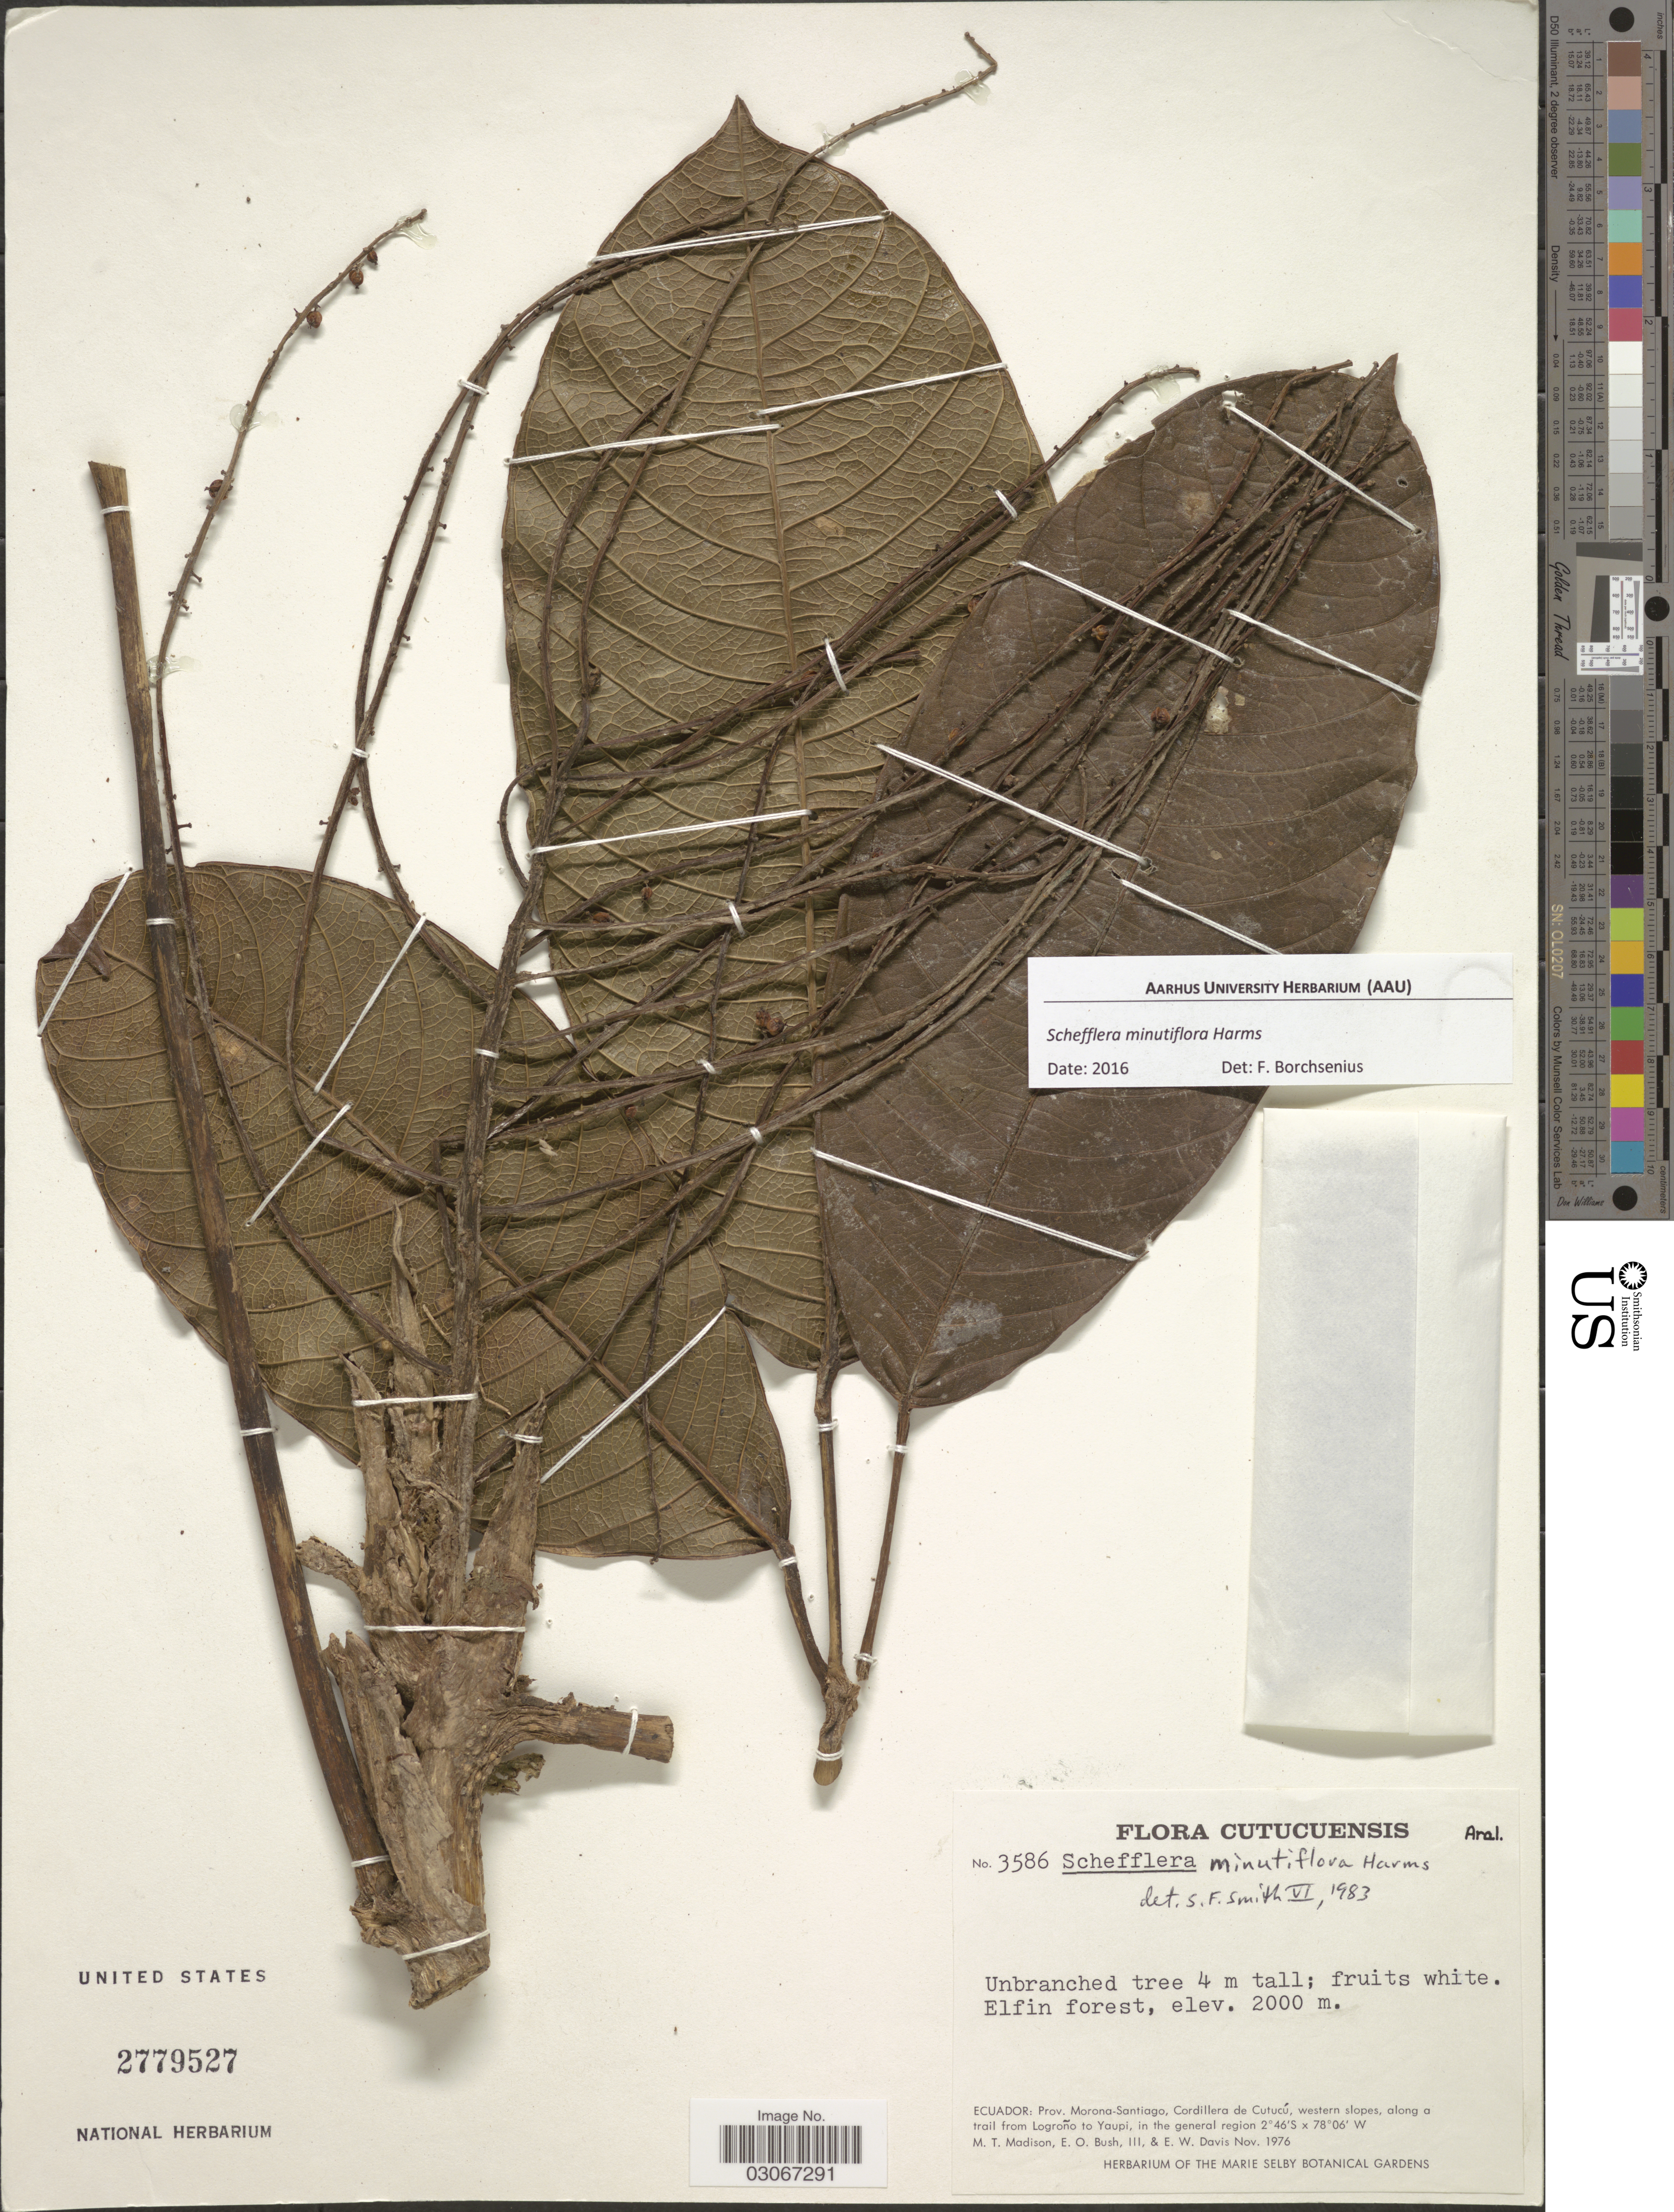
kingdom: Plantae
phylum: Tracheophyta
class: Magnoliopsida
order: Apiales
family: Araliaceae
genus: Schefflera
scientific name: Schefflera minutiflora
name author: Harms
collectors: M. T. Madison, E. O. Bush & E. W. Davis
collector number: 3586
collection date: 1976-11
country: Ecuador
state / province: Morona-Santiago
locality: Cordillera de Cutucú, western slopes, along a trail from Lagroño to Yaupi, Elfin forest.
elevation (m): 2000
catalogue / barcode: US 2779527